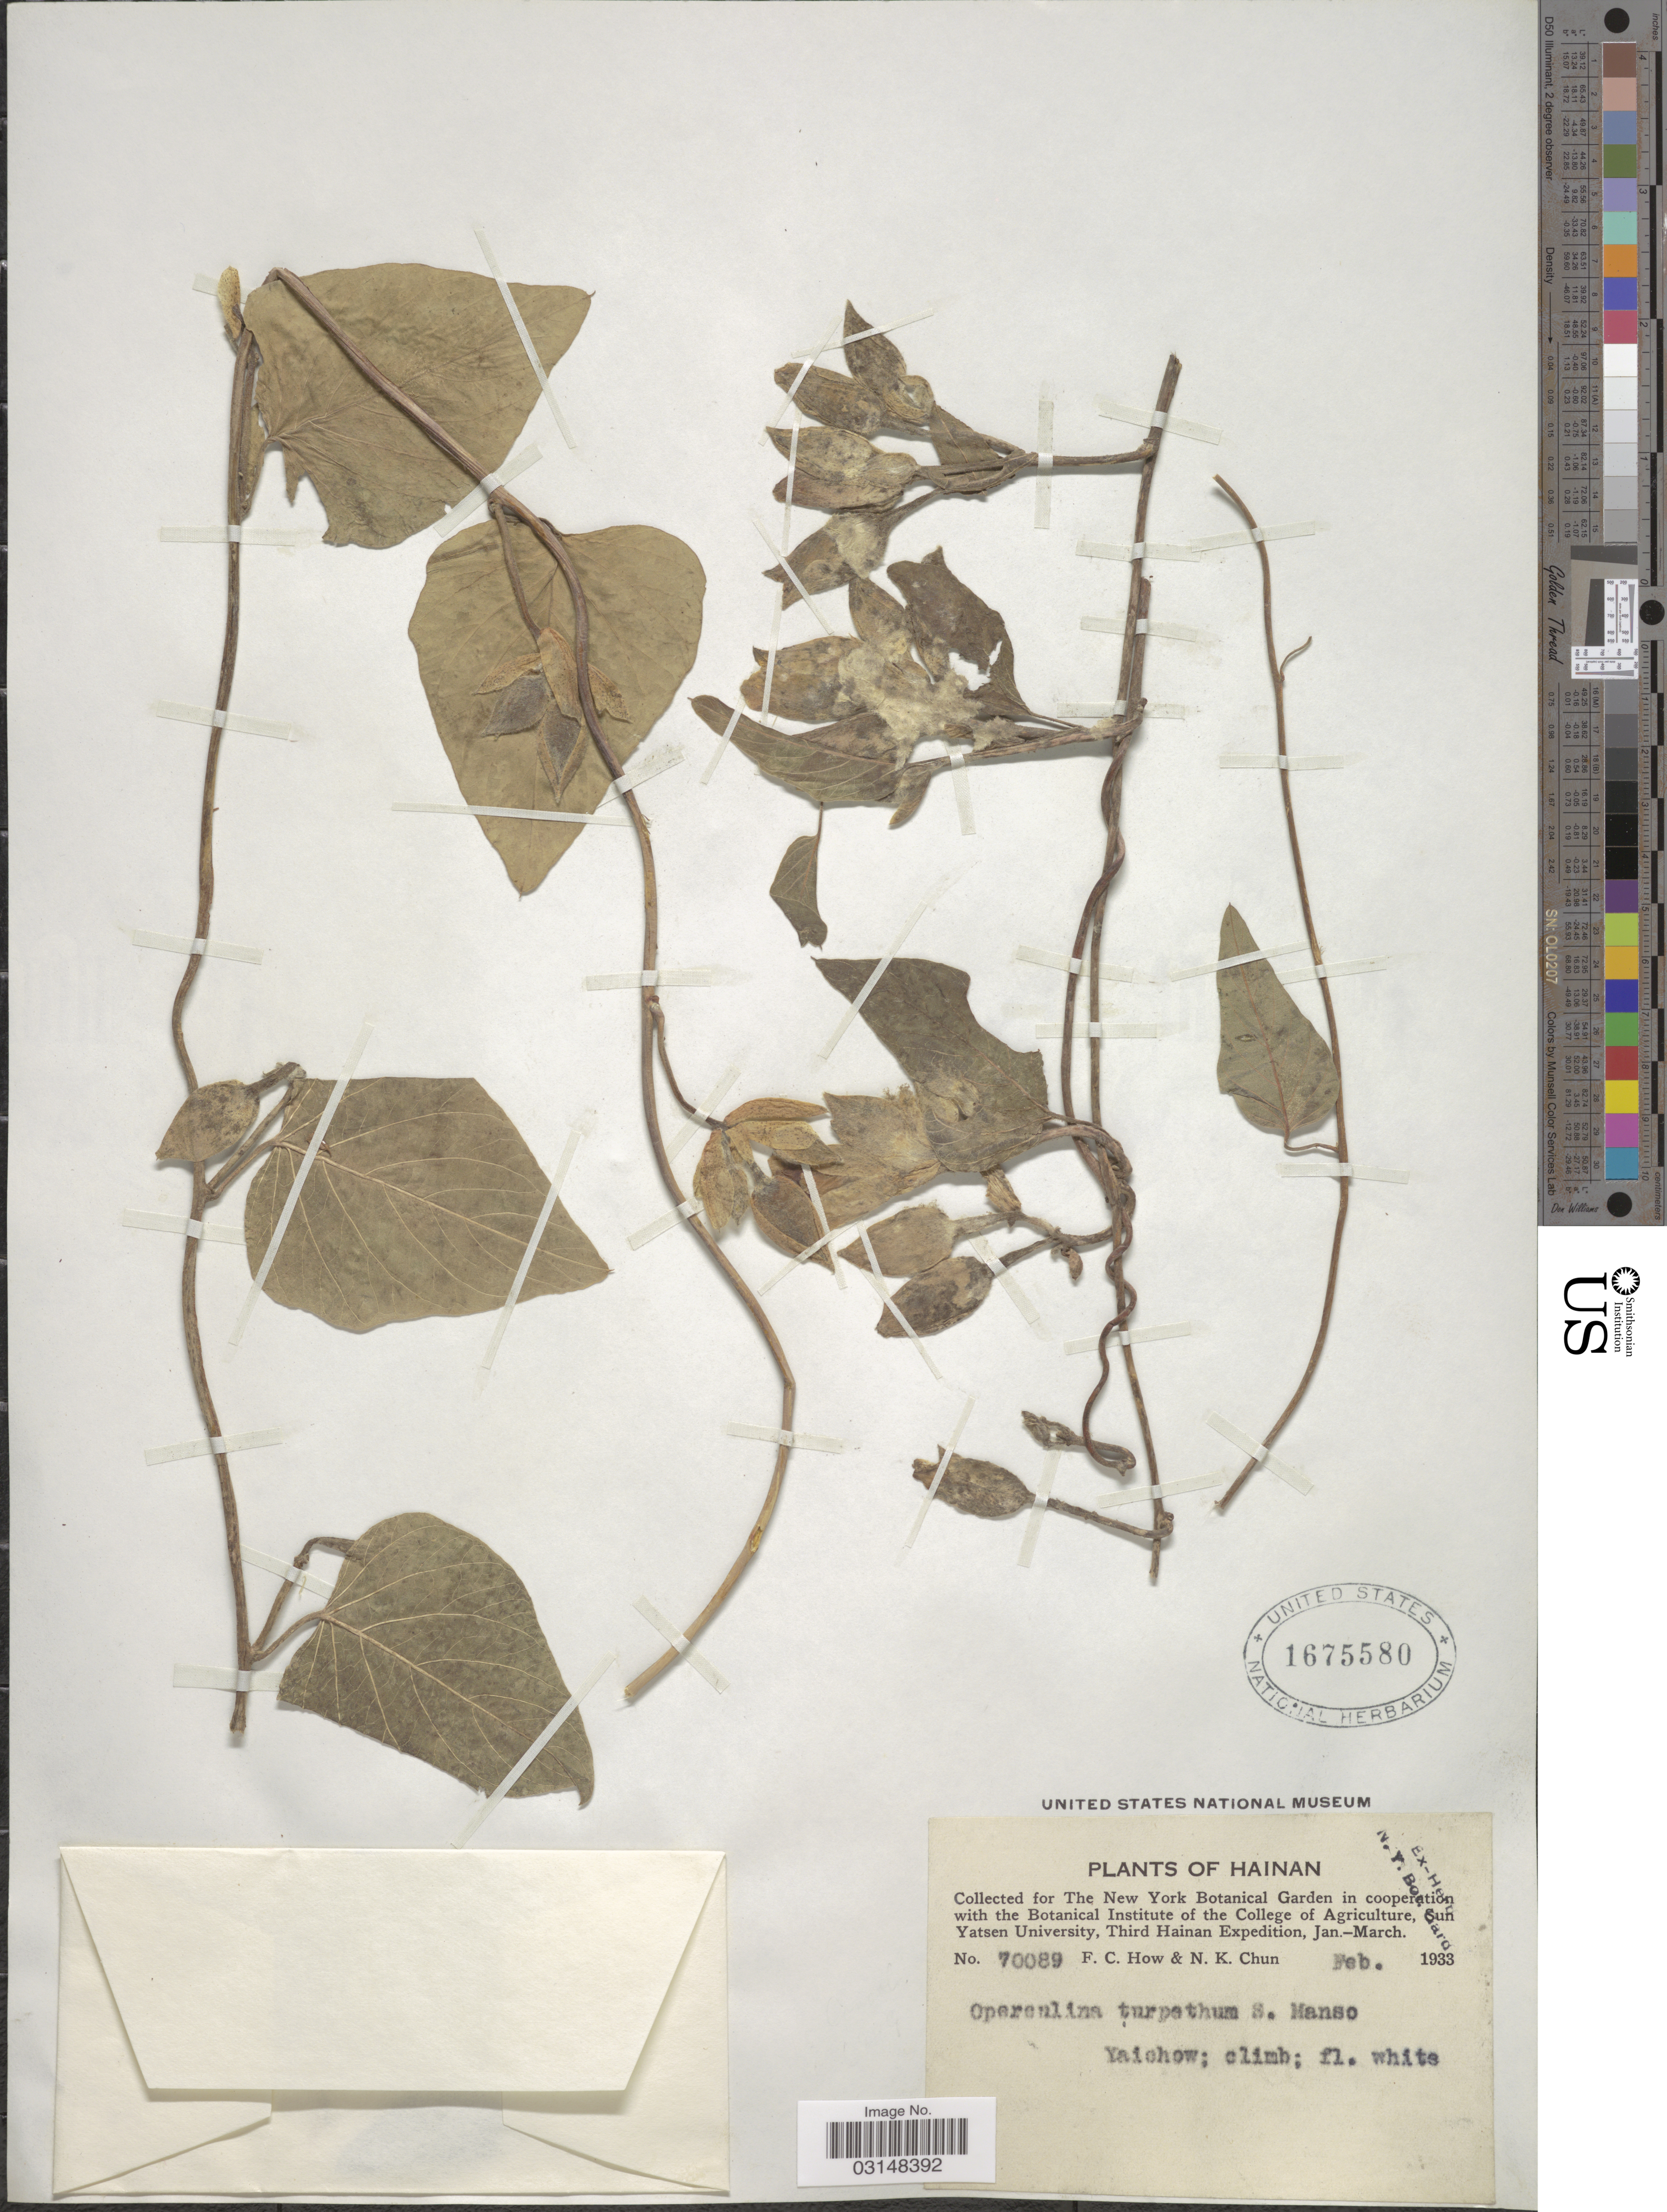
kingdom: Plantae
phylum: Tracheophyta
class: Magnoliopsida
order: Solanales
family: Convolvulaceae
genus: Operculina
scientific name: Operculina turpethum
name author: (L.) Silva Manso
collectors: F. C. How & N. K. Chun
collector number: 70089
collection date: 1933-02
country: China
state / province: Hainan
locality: Yaichow.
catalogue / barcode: US 1675580